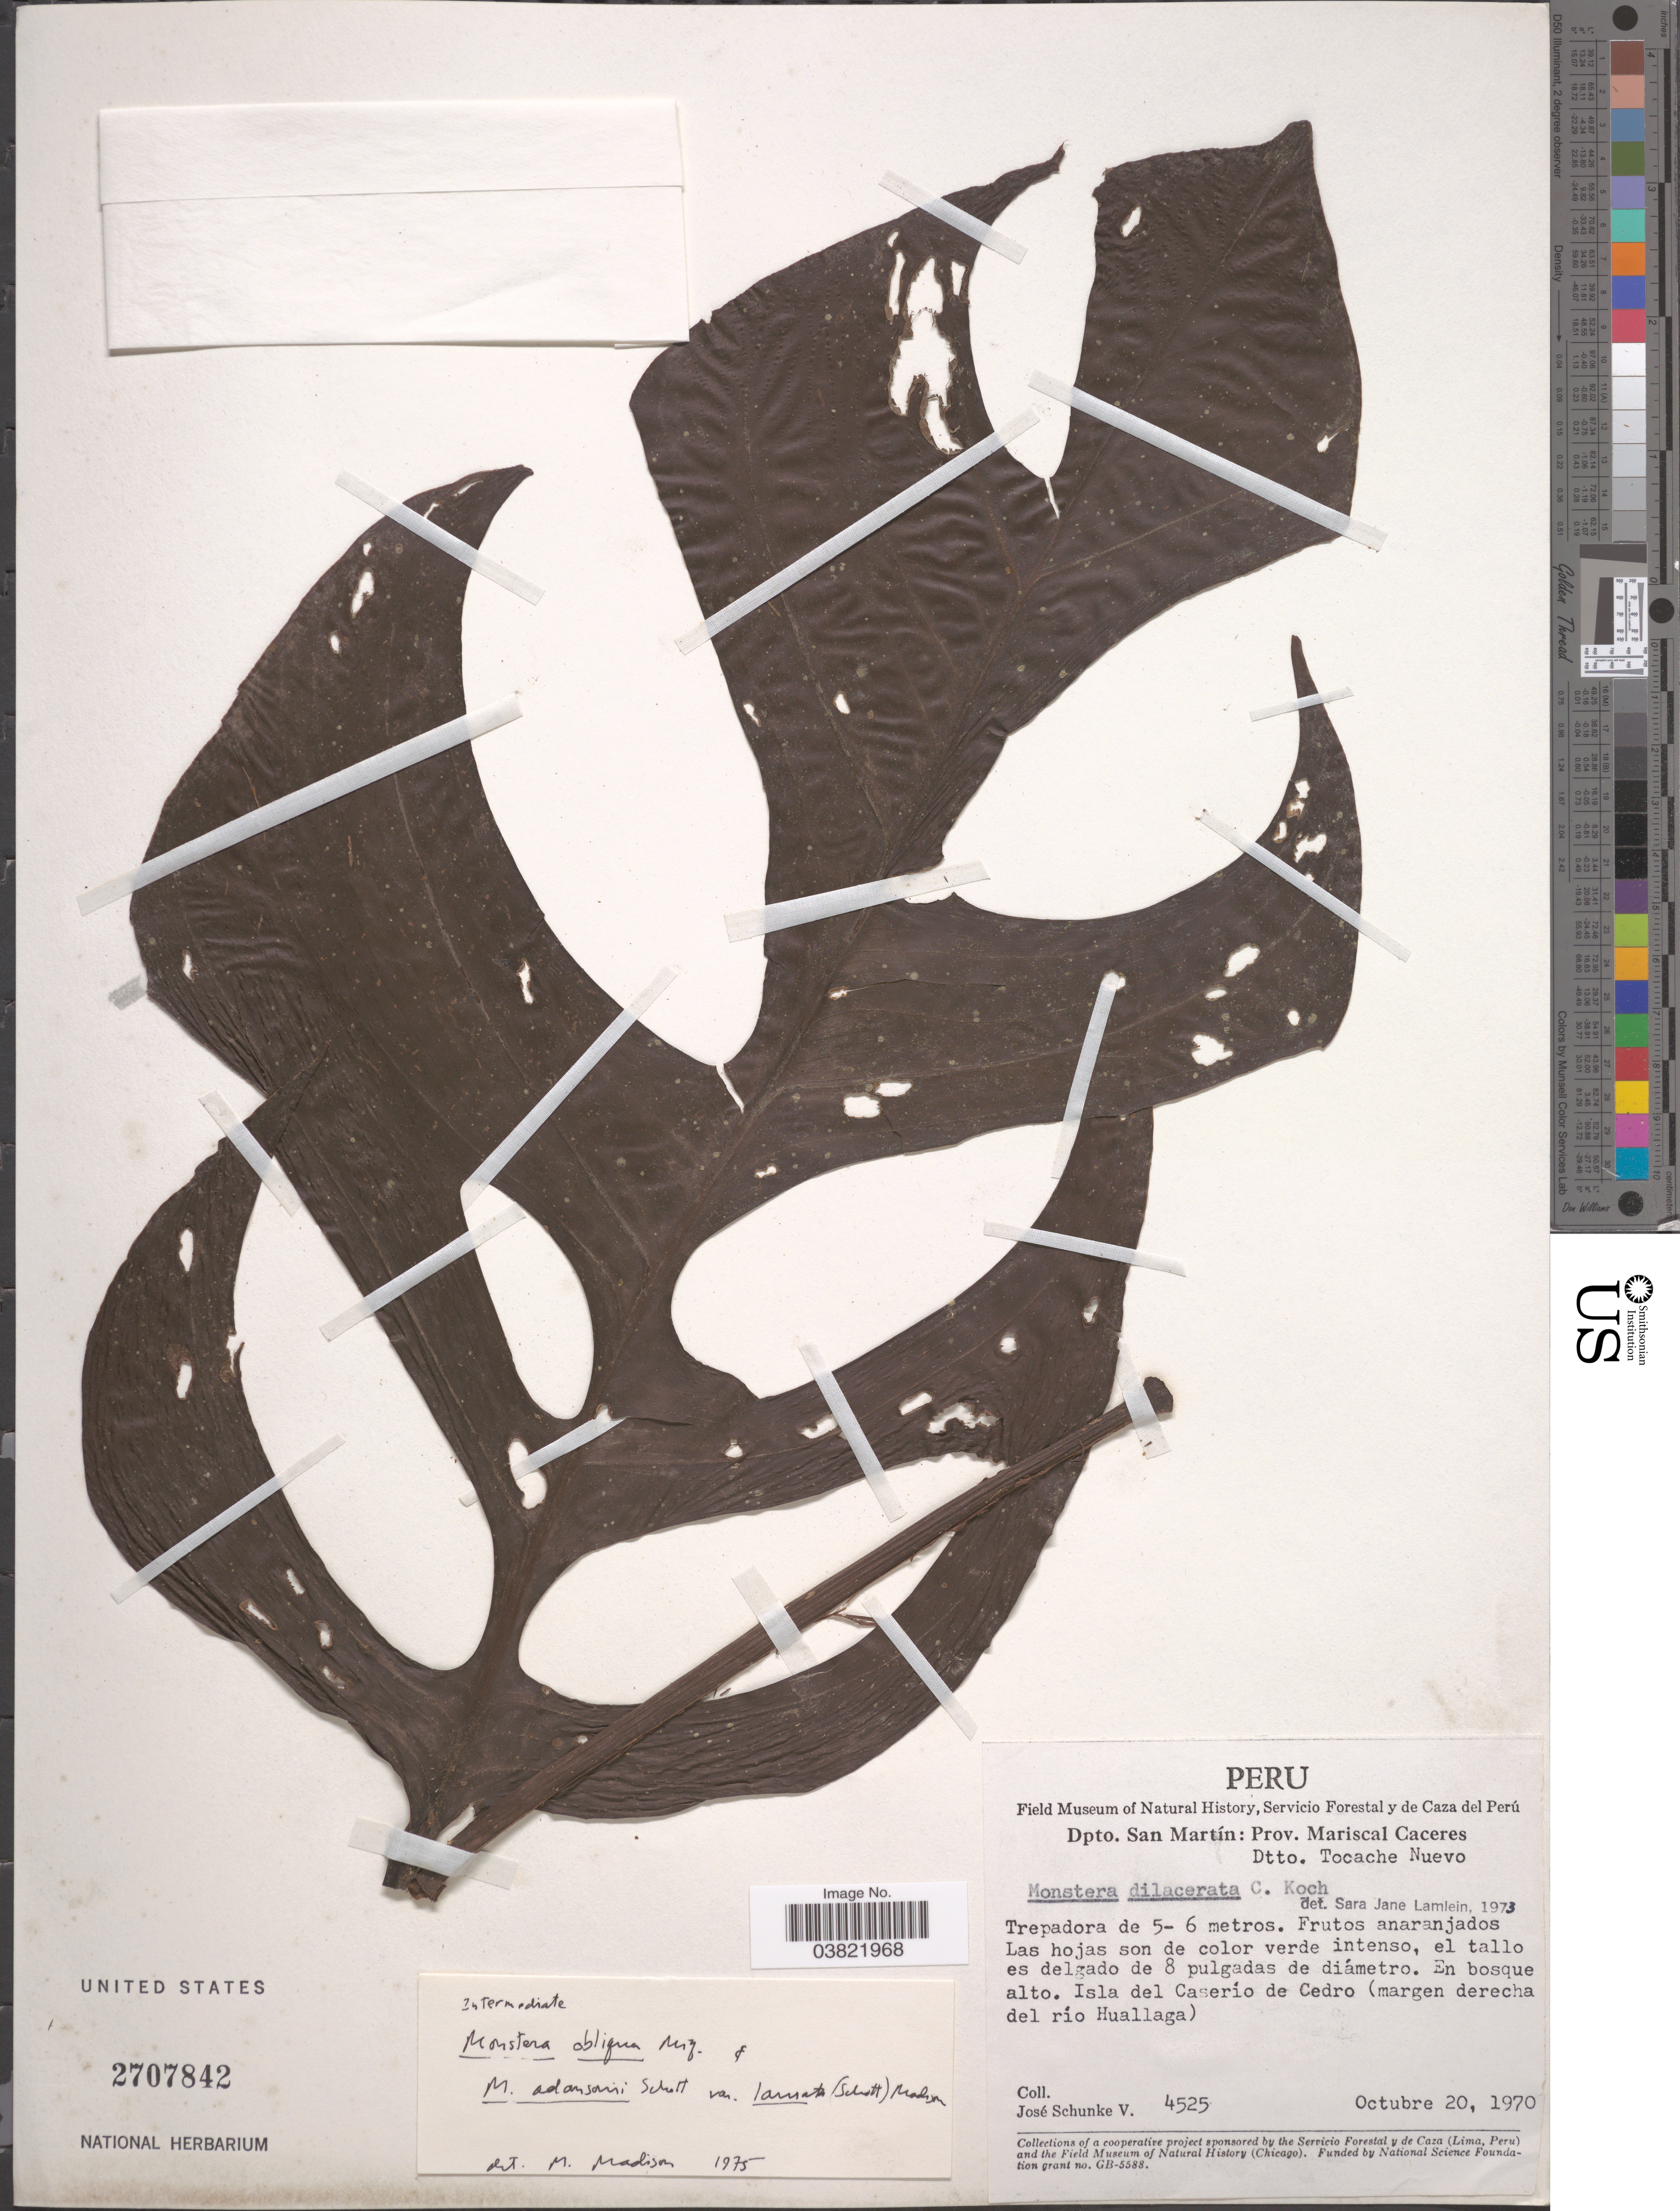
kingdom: Plantae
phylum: Tracheophyta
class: Liliopsida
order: Alismatales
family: Araceae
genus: Monstera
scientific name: Monstera obliqua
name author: Miq.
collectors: J. Schunke Vigo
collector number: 4525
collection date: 1970-10-20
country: Peru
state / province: San Martín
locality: Dpto. San Martín: Prov. Mariscal Caceres. Dtto. Tocache Nuevo. Isla del Caserío de Cedro (margen derecha del río Huallaga).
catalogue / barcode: US 2707842